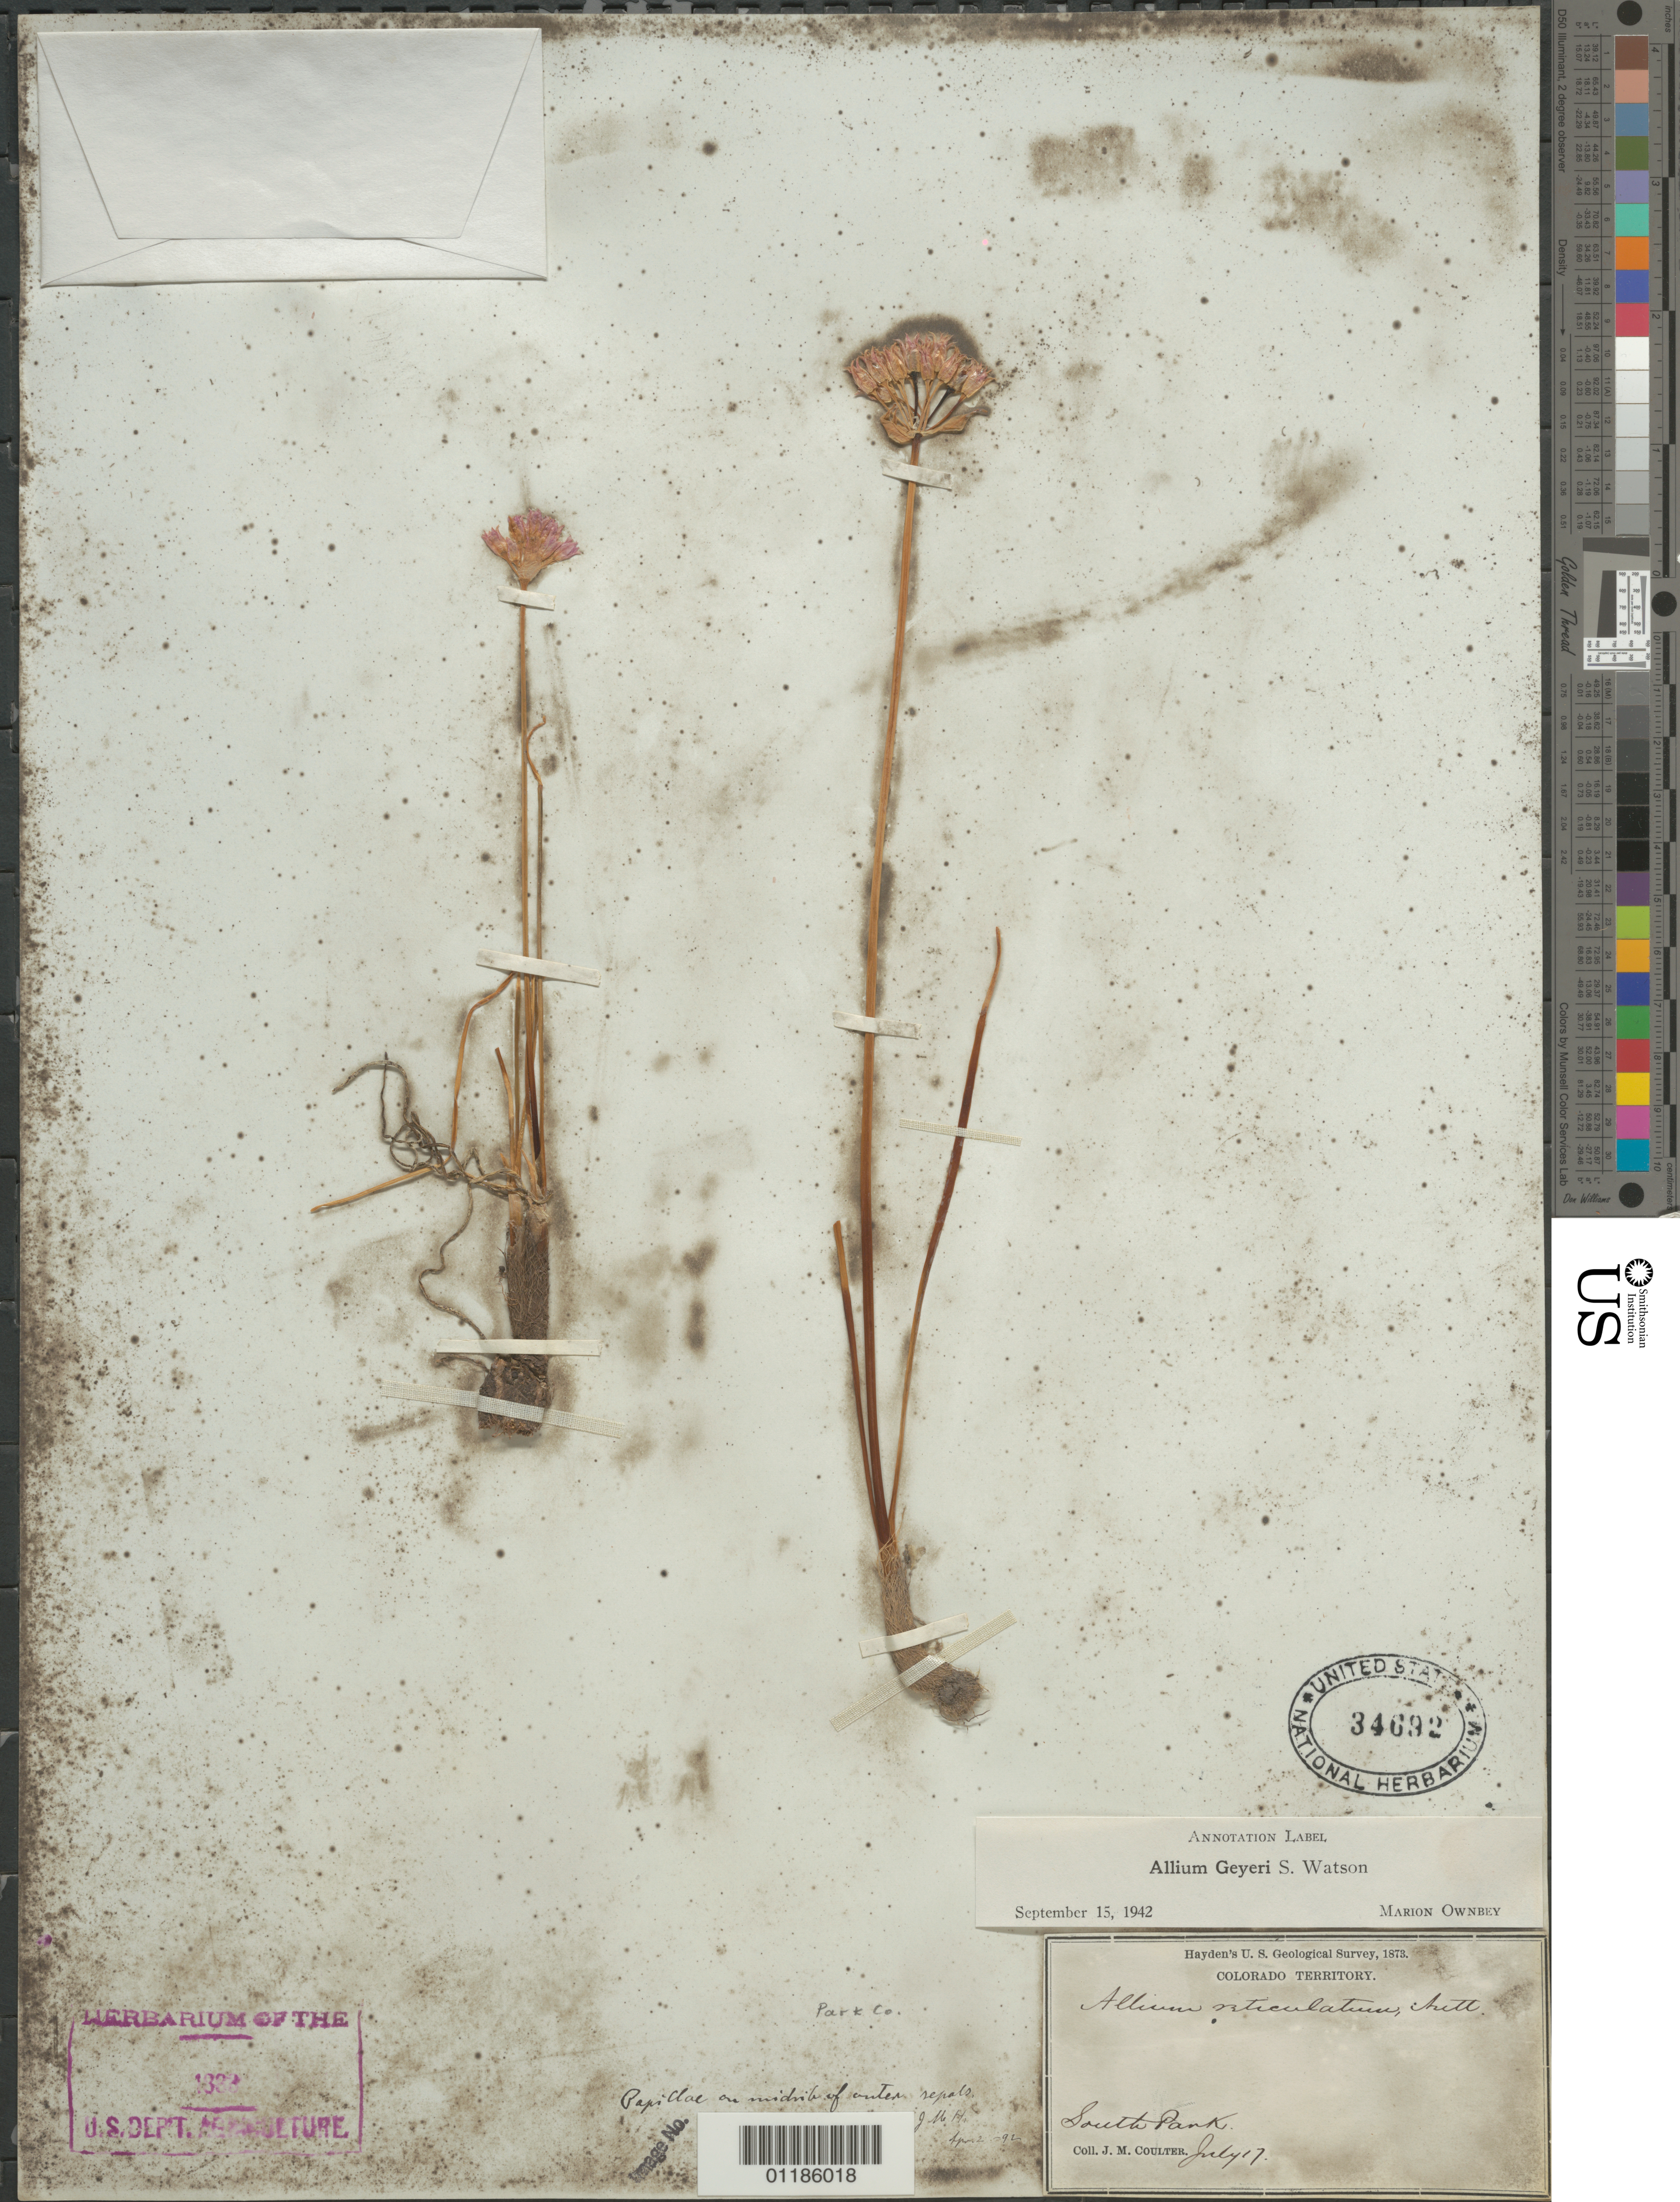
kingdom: Plantae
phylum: Tracheophyta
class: Liliopsida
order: Asparagales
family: Amaryllidaceae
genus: Allium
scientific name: Allium geyeri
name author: S. Watson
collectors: J. M. Coulter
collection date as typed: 17 Jun 1873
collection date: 1873-06-17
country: United States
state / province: Colorado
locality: South Park.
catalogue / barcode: US 34692